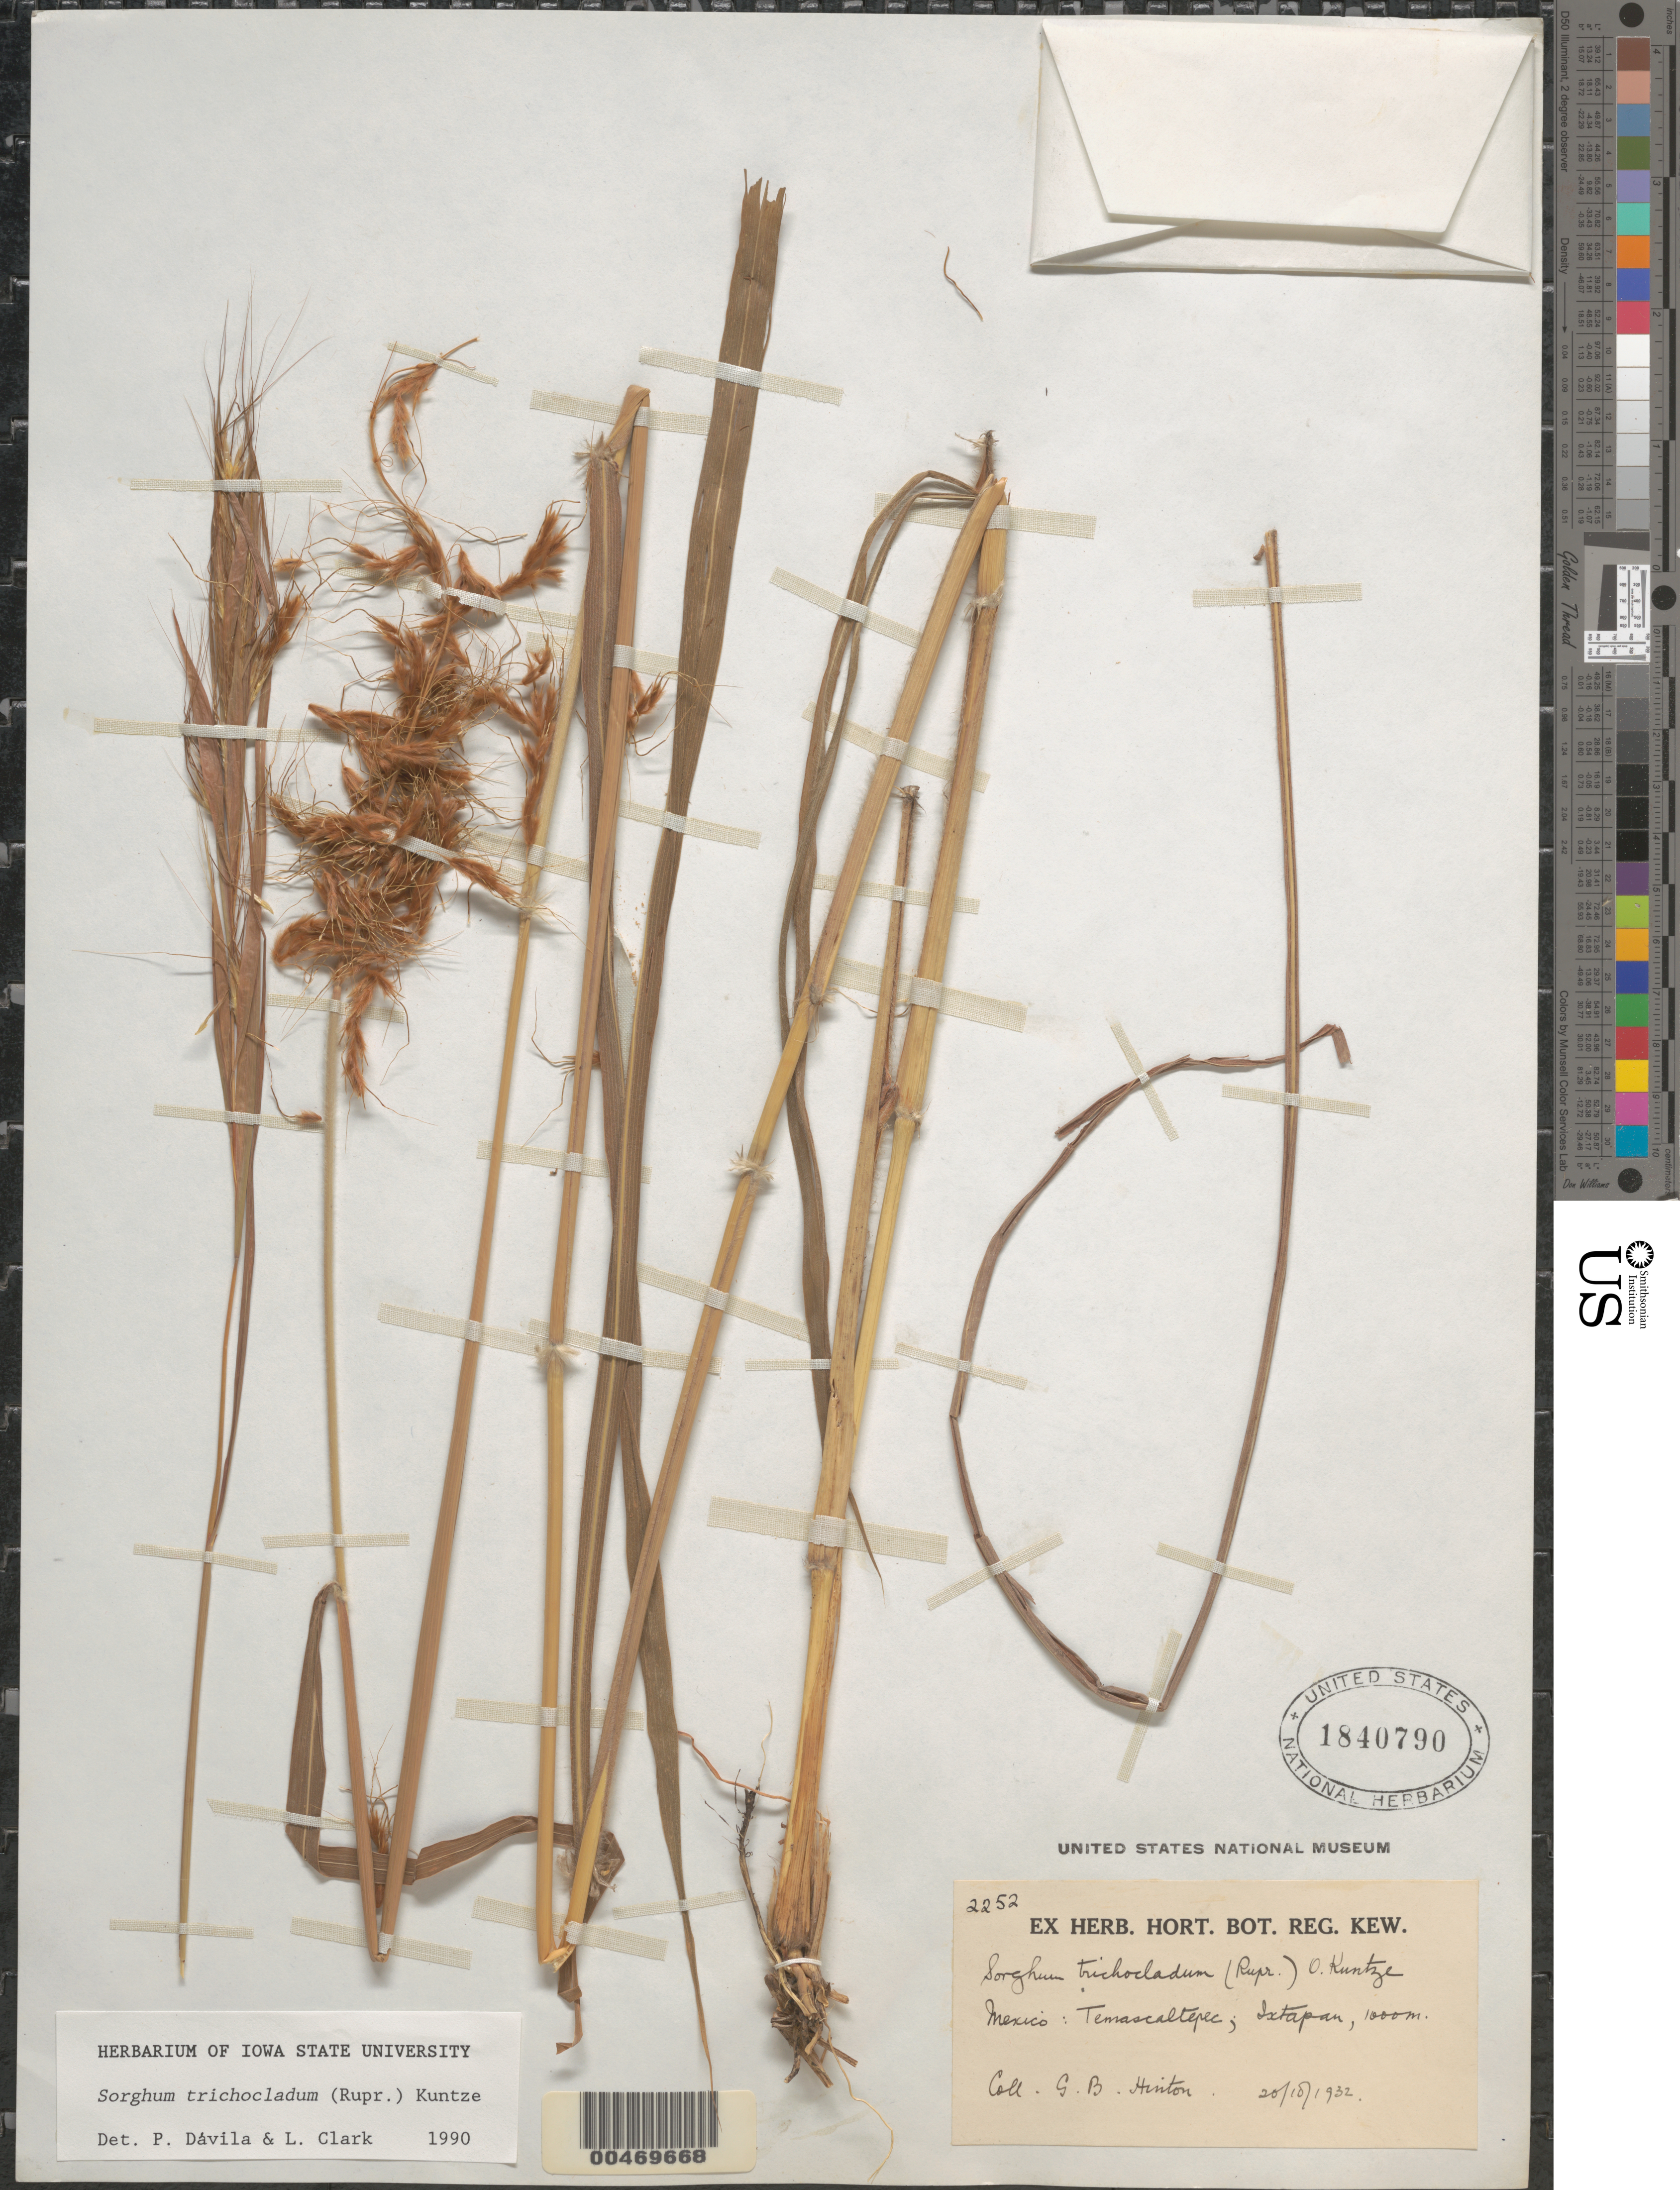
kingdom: Plantae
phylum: Tracheophyta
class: Liliopsida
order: Poales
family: Poaceae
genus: Sorghum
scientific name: Sorghum trichocladum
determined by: Dávila, P. D.; Clark, L. G.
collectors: G. B. Hinton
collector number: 2252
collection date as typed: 20 Oct 1932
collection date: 1932-10-20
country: Mexico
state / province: México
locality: Temascaltepec, Ixtapan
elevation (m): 1000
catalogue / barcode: US 1840790